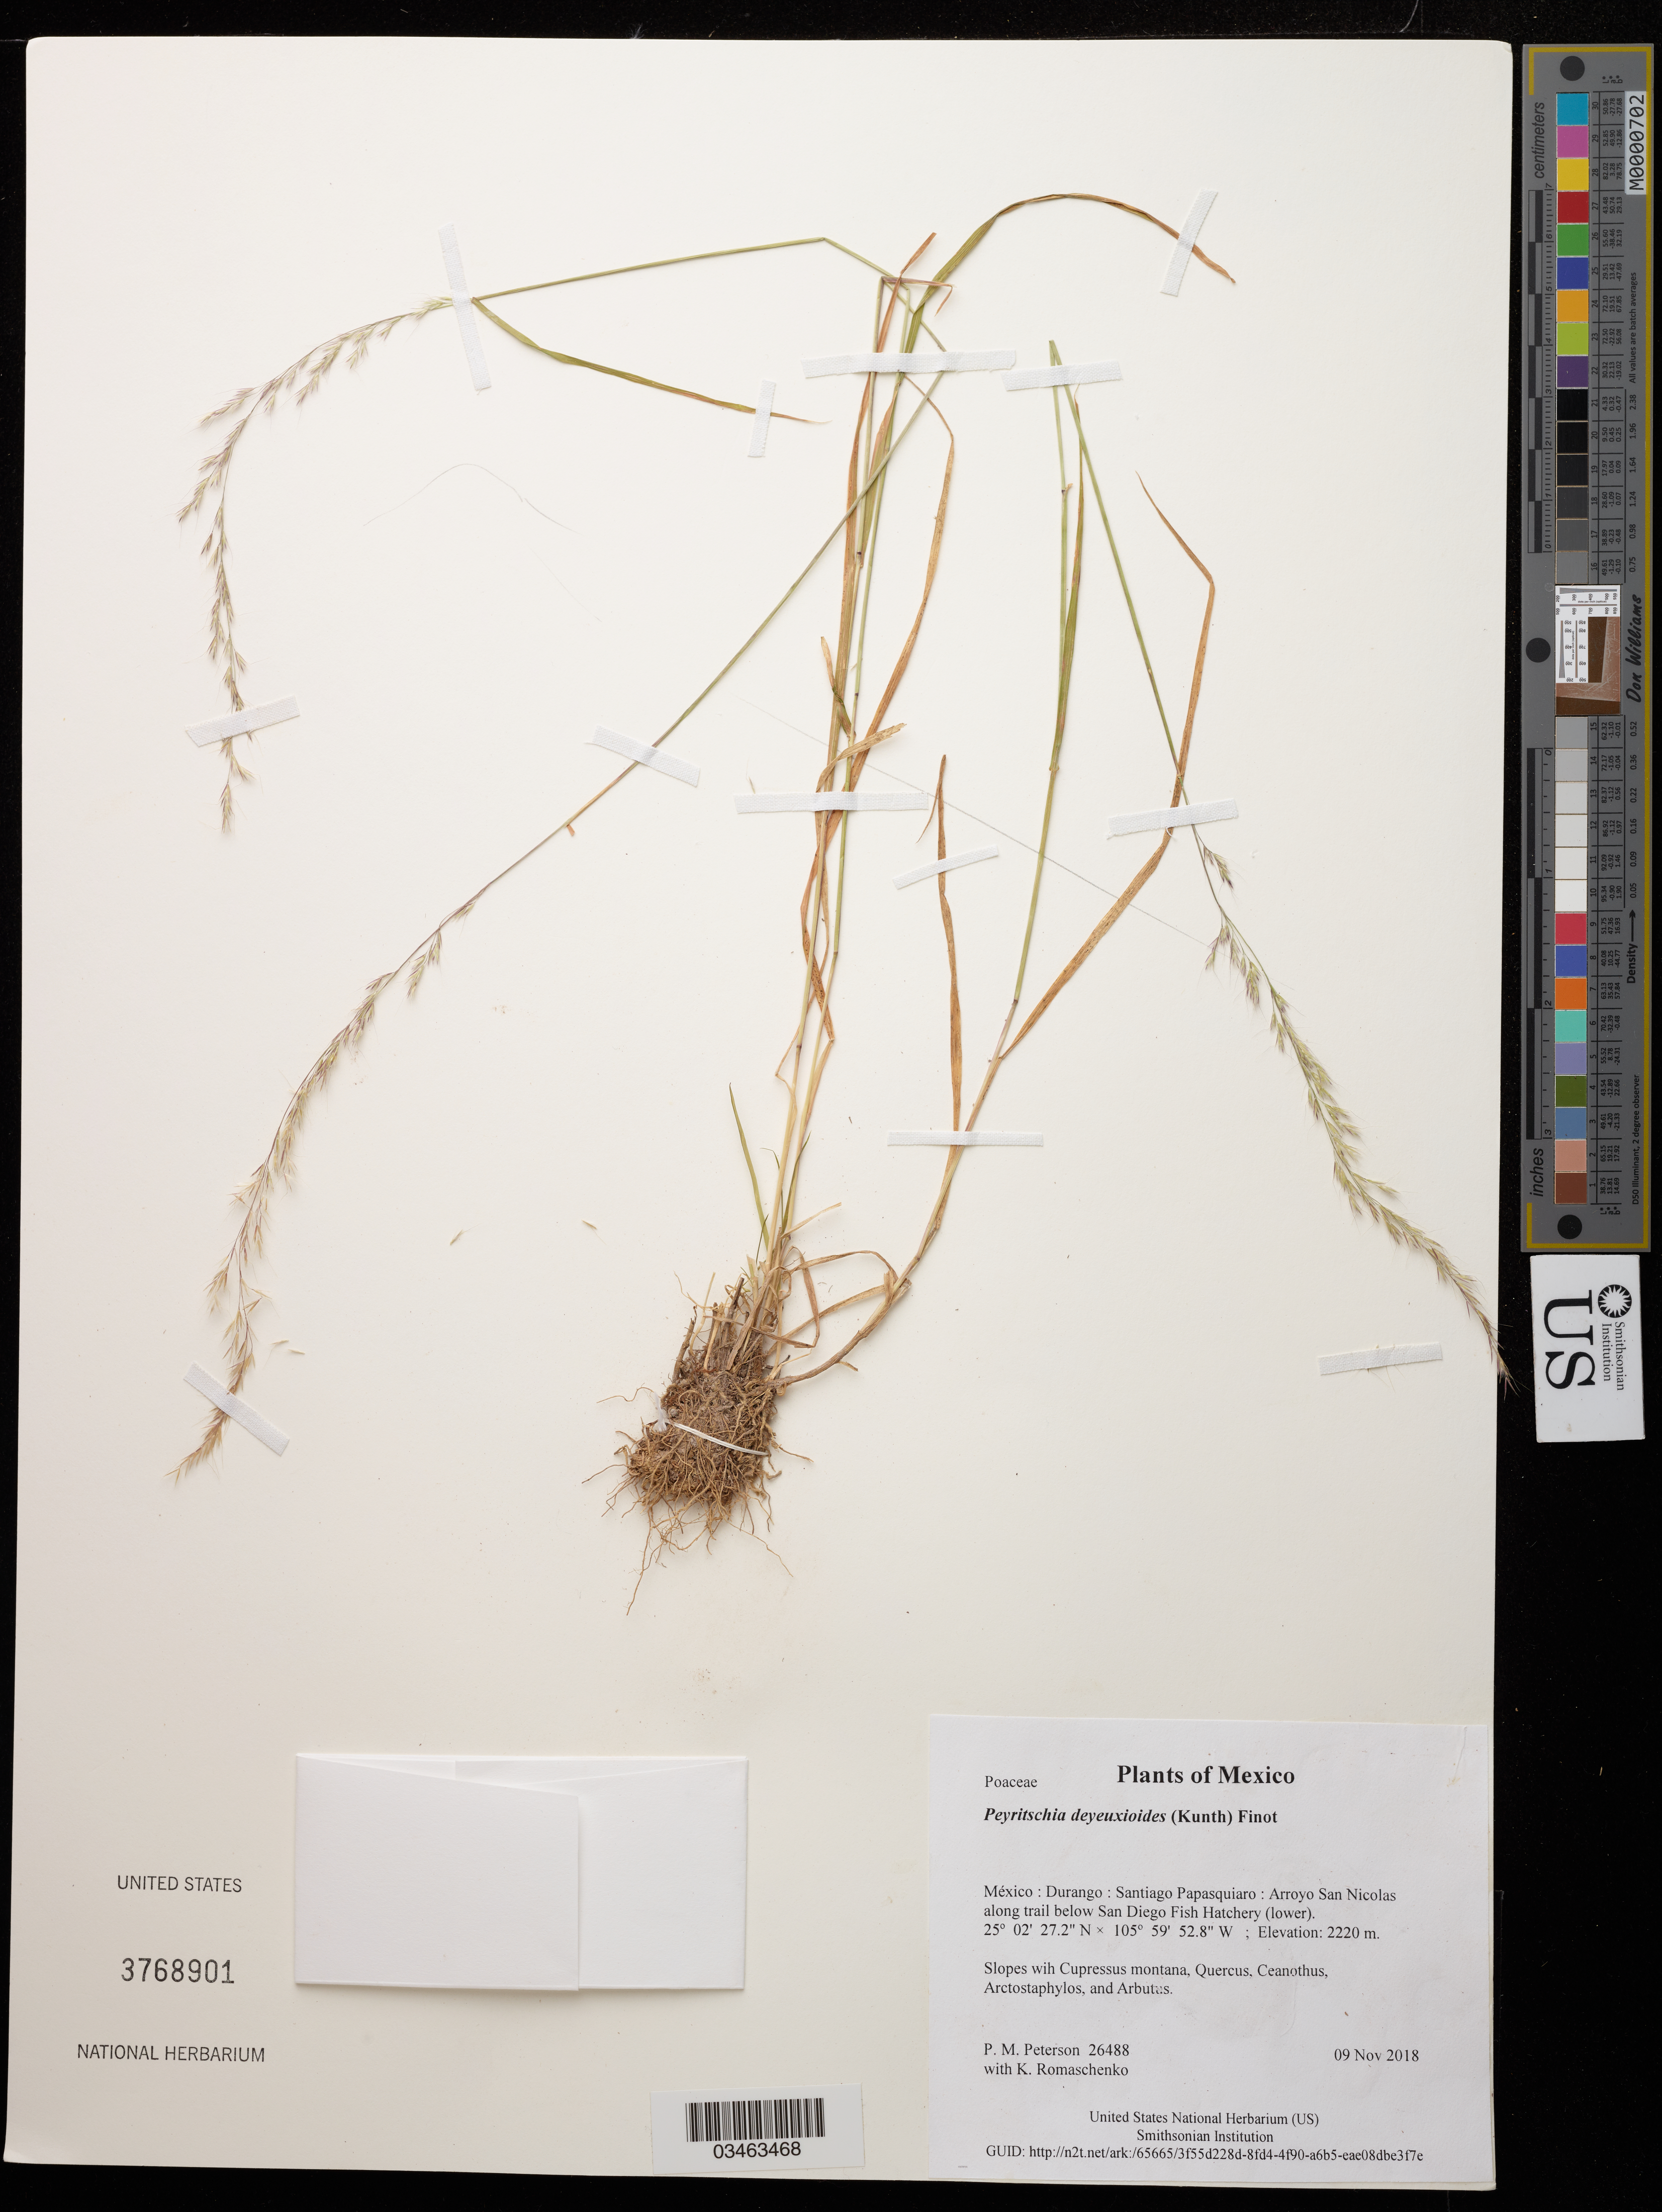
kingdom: Plantae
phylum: Tracheophyta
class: Liliopsida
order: Poales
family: Poaceae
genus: Peyritschia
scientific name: Peyritschia deyeuxioides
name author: (Kunth) Finot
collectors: P. M. Peterson & K. Romaschenko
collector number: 26488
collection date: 2018-11-09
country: México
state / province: Durango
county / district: Santiago Papasquiaro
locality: Arroyo San Nicolas along trail below San Diego Fish Hatchery (lower)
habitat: Slopes wih Cupressus montana, Quercus, Ceanothus, Arctostaphylos, and Arbutus.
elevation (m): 2220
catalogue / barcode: US 3768901